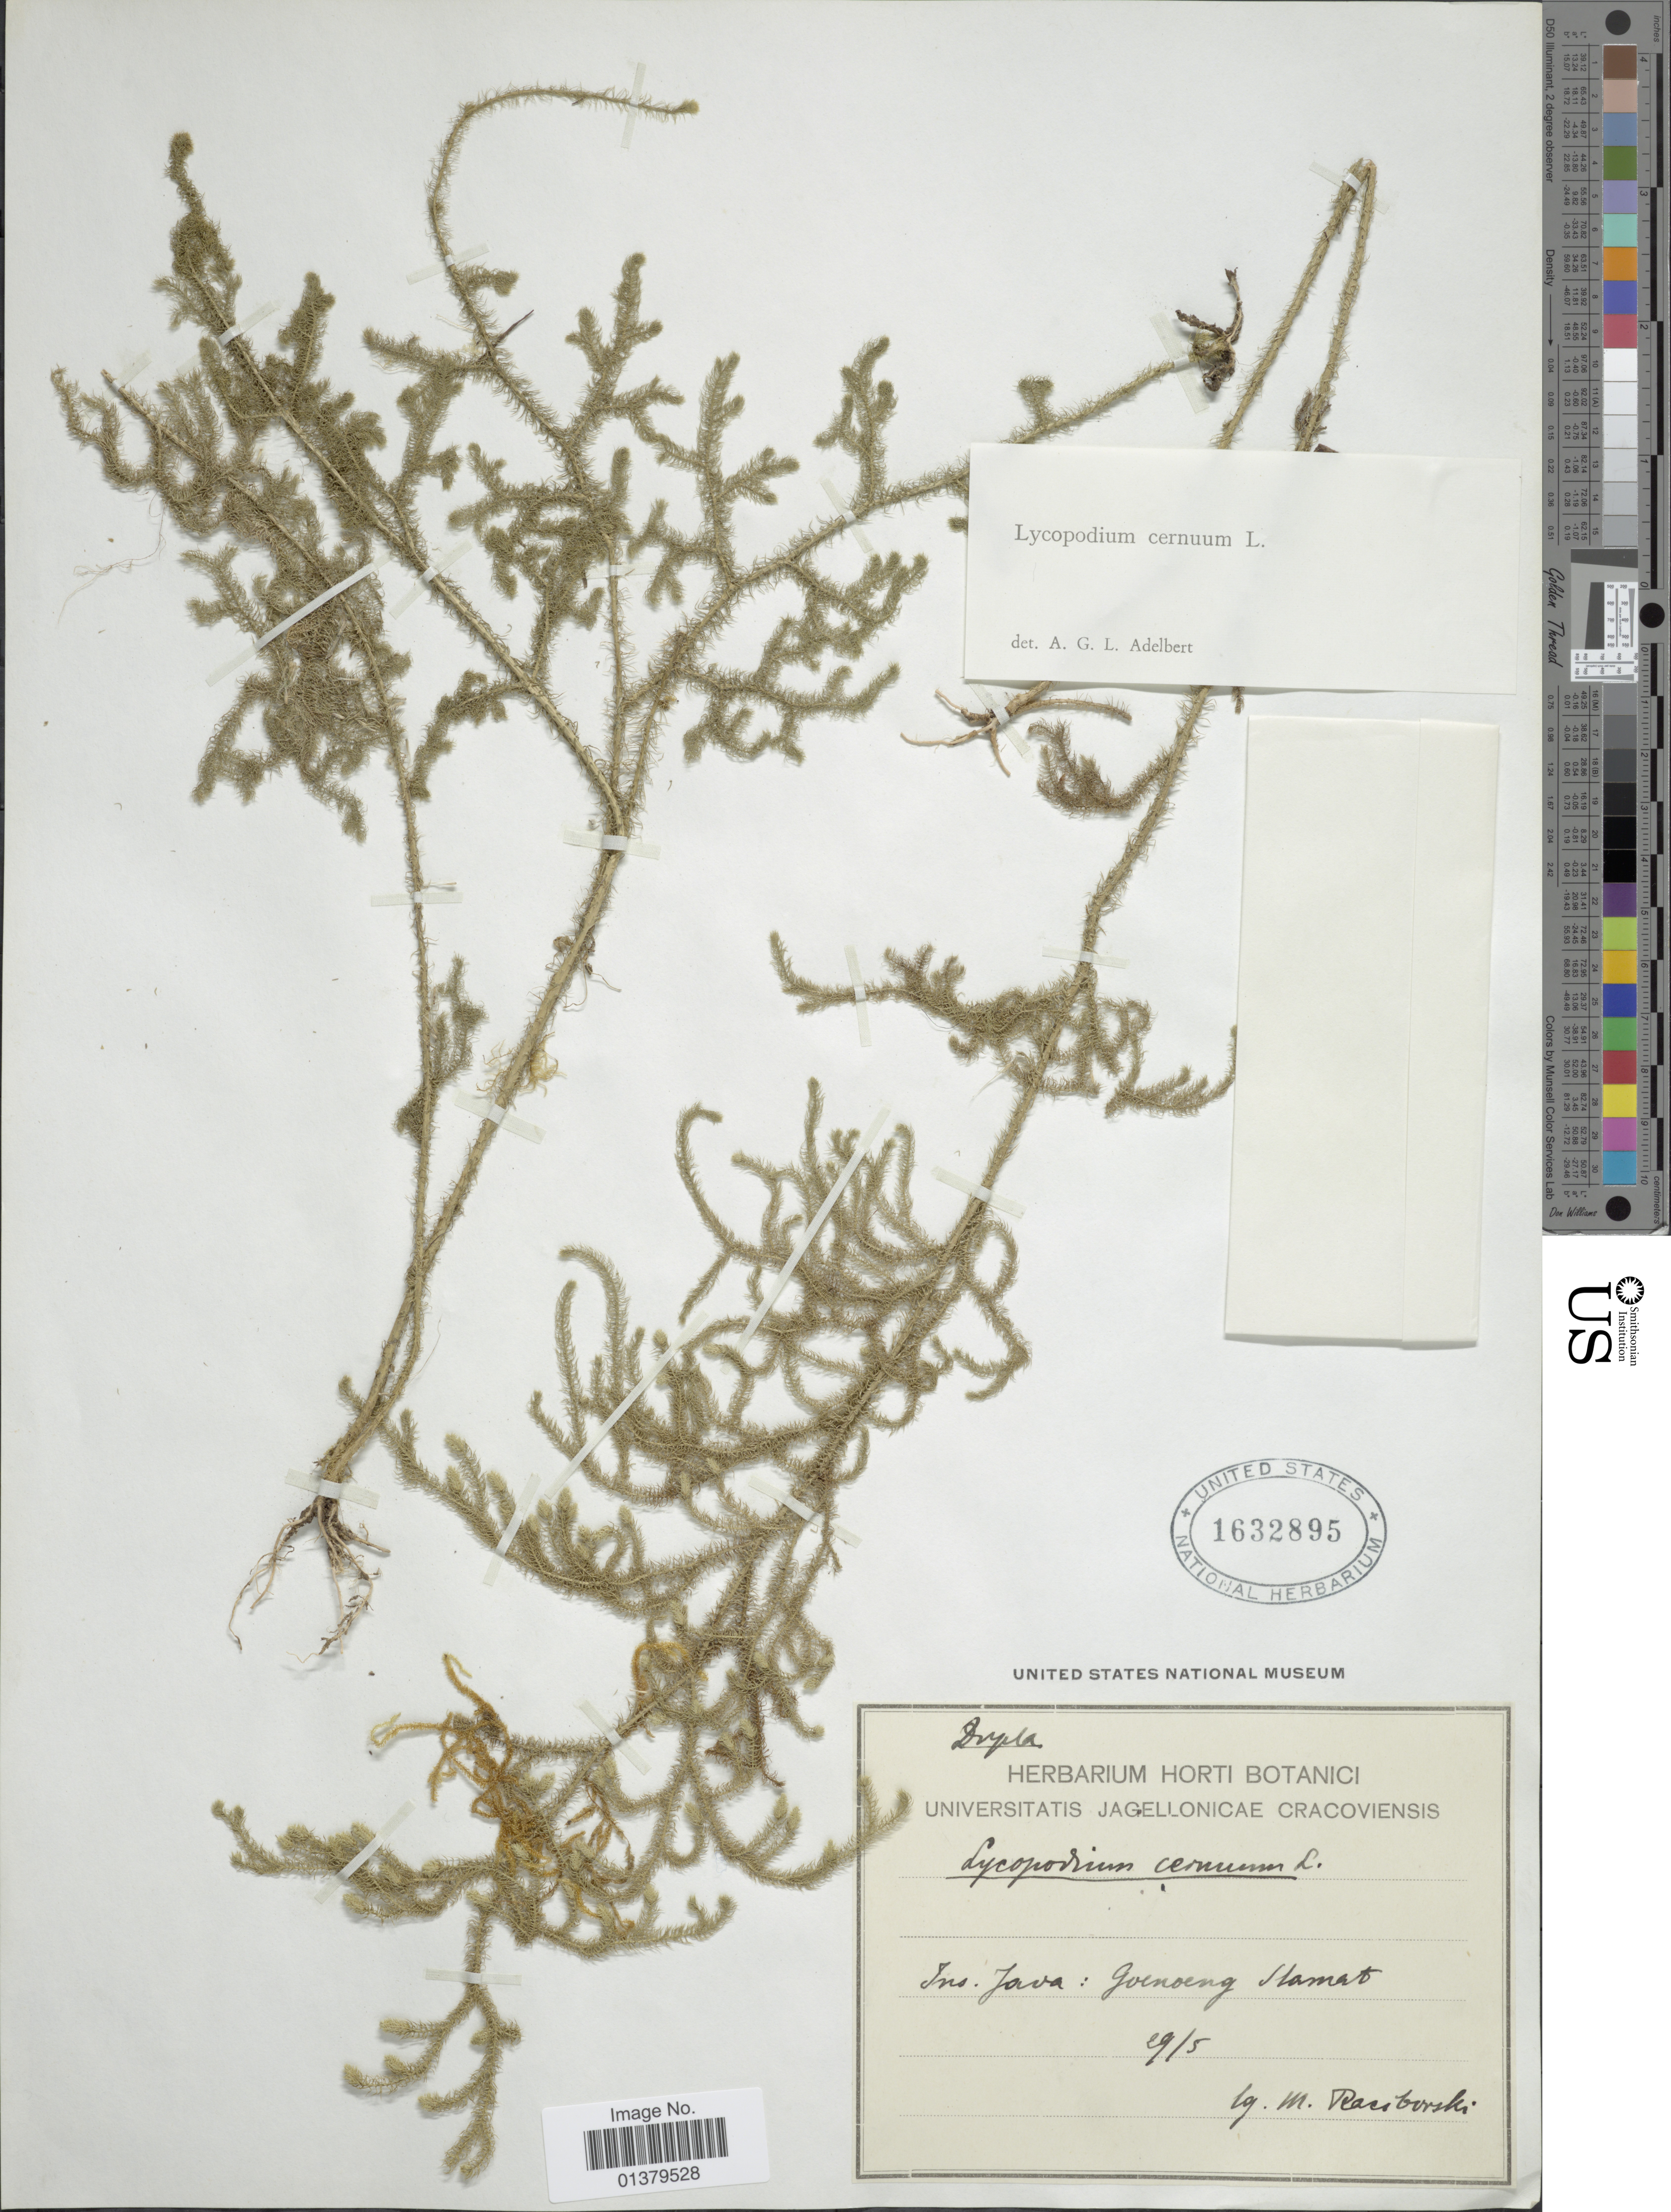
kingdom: Plantae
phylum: Tracheophyta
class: Lycopodiopsida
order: Lycopodiales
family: Lycopodiaceae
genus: Palhinhaea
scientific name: Palhinhaea cernua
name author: (L.) Vasc. & Franco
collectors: M. Raciborski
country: Indonesia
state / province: Java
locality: Ins. java: Goenoeng Slamat [interpreted]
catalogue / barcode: US 1632895